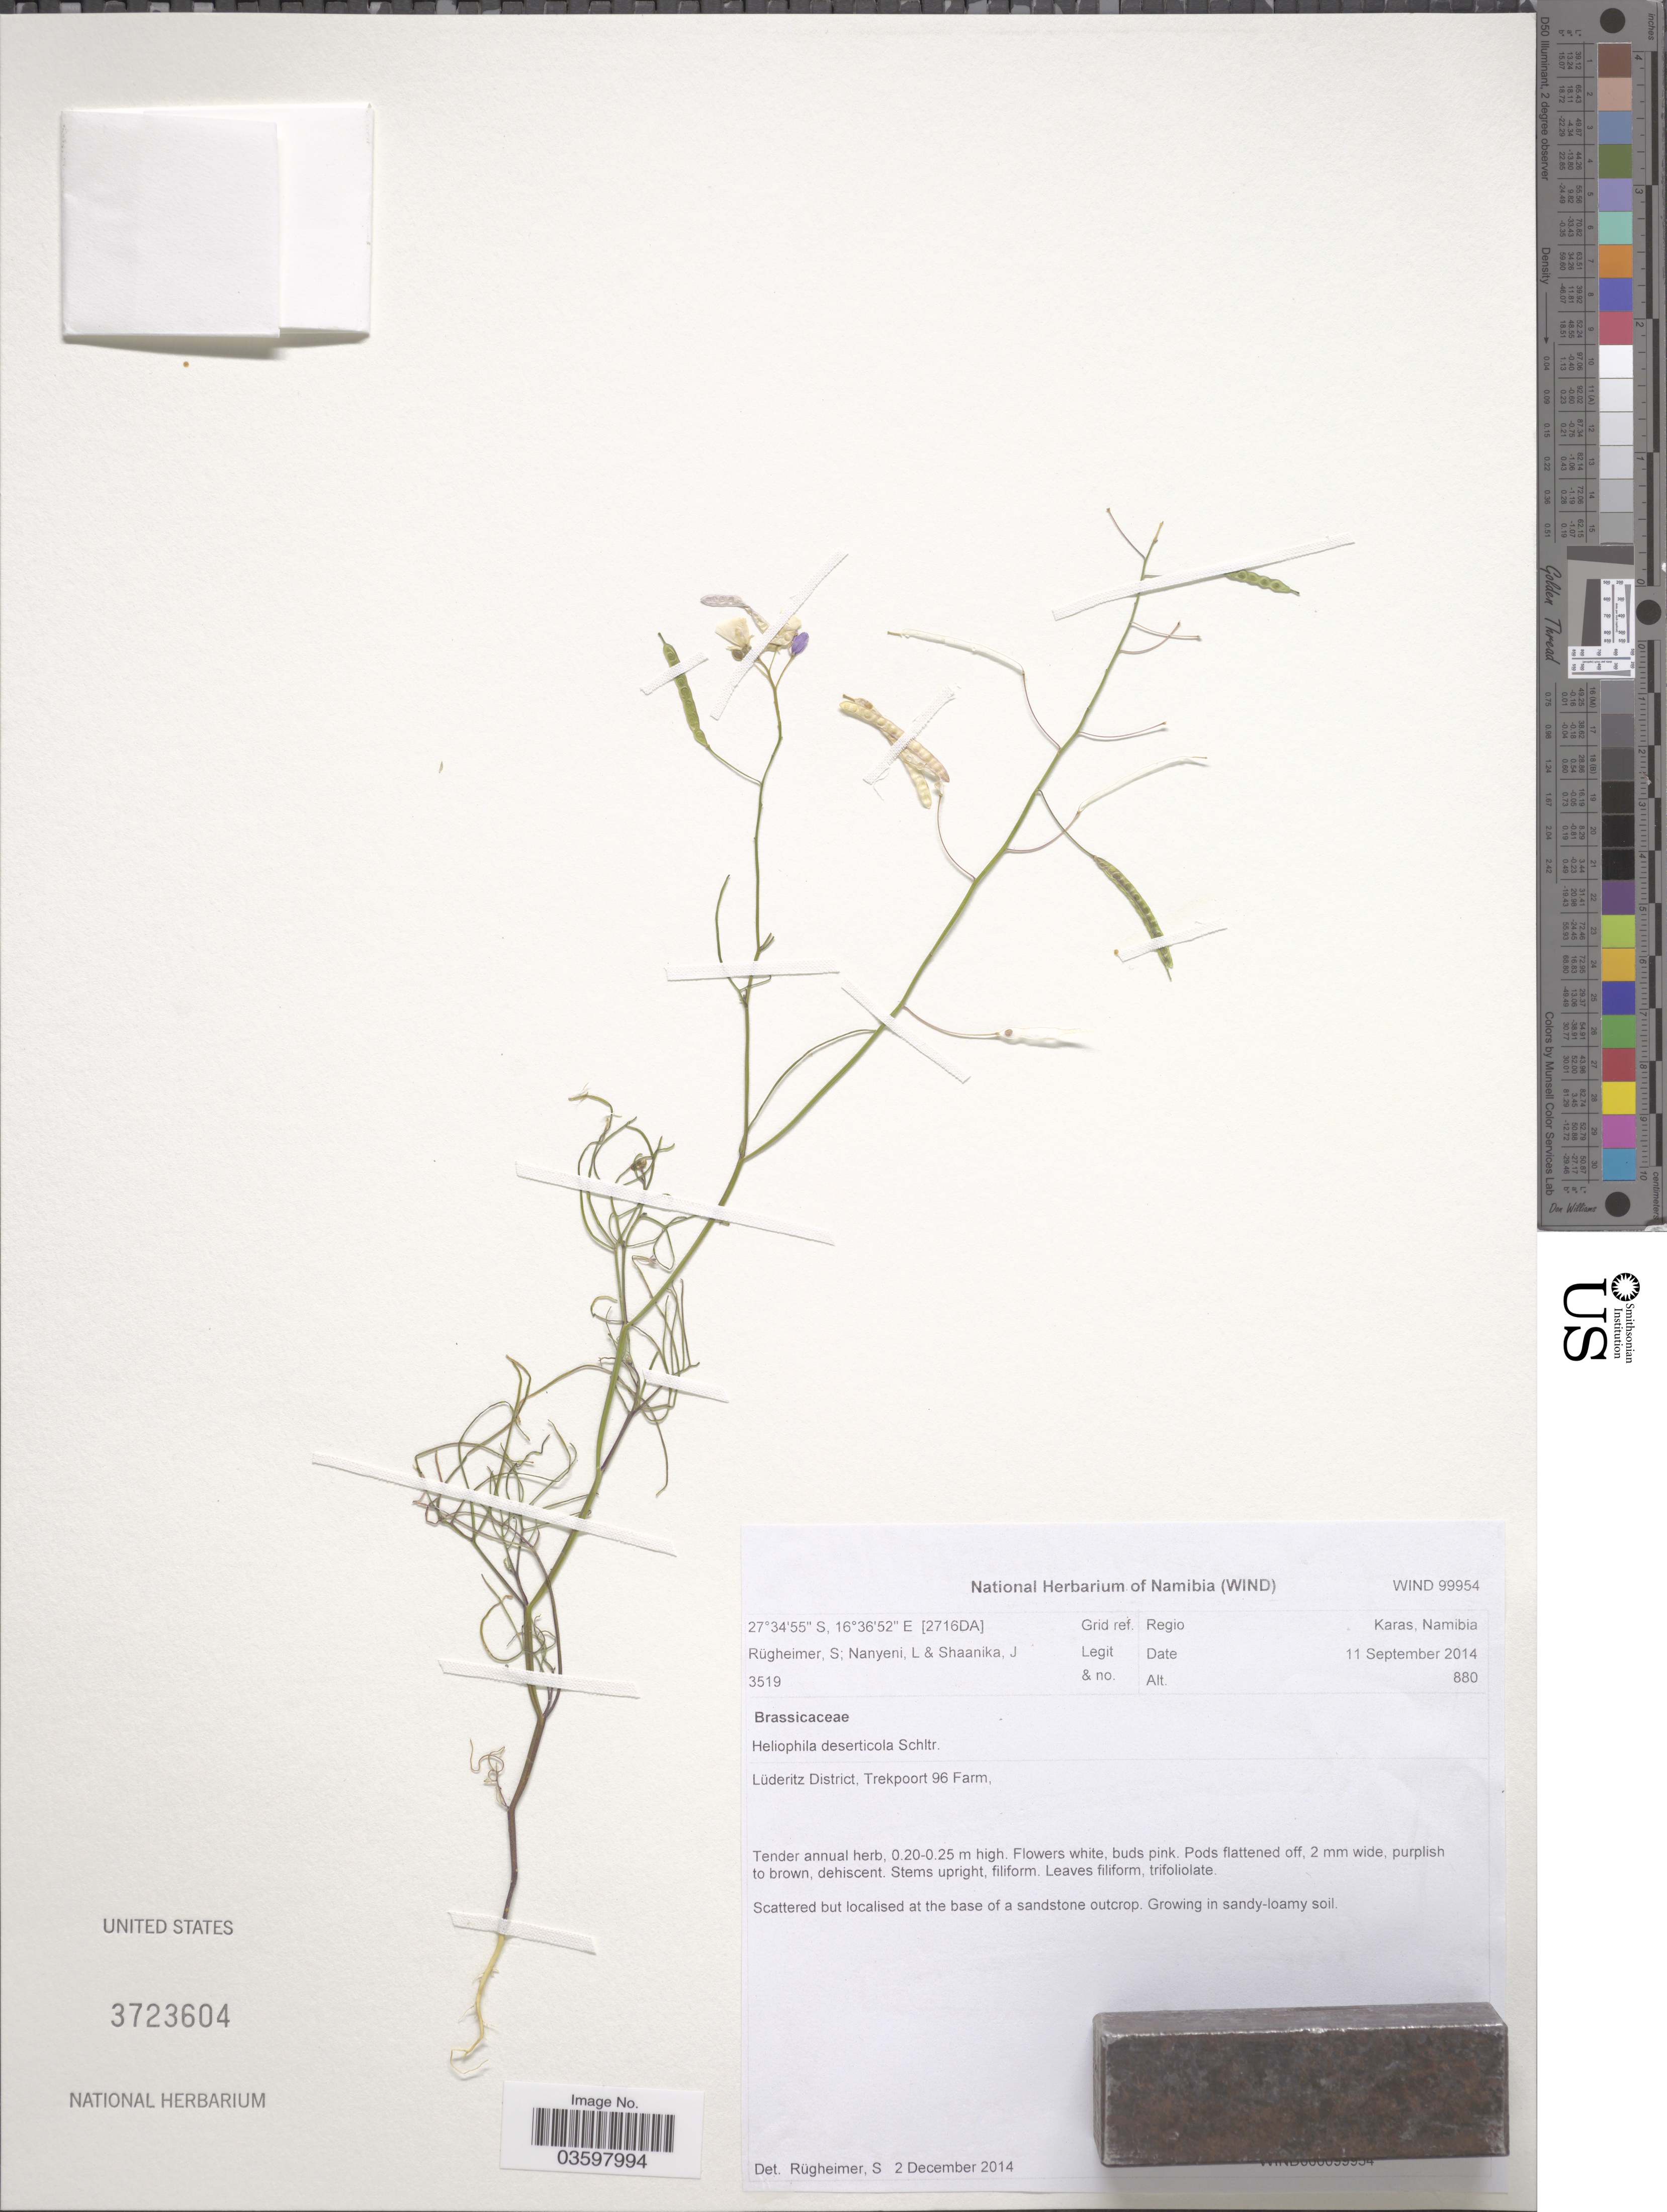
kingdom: Plantae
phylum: Tracheophyta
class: Magnoliopsida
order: Brassicales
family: Brassicaceae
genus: Heliophila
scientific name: Heliophila deserticola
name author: Schltr.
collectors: S. Rugheimer, L. Nanyeni & Shaanika J.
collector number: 3519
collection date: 2014-09-11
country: Namibia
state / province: Karas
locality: Grid ref. [2716DA]. Regio Karas. Lüderitz District, Terkpoort 96 Farm.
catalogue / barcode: US 3723604